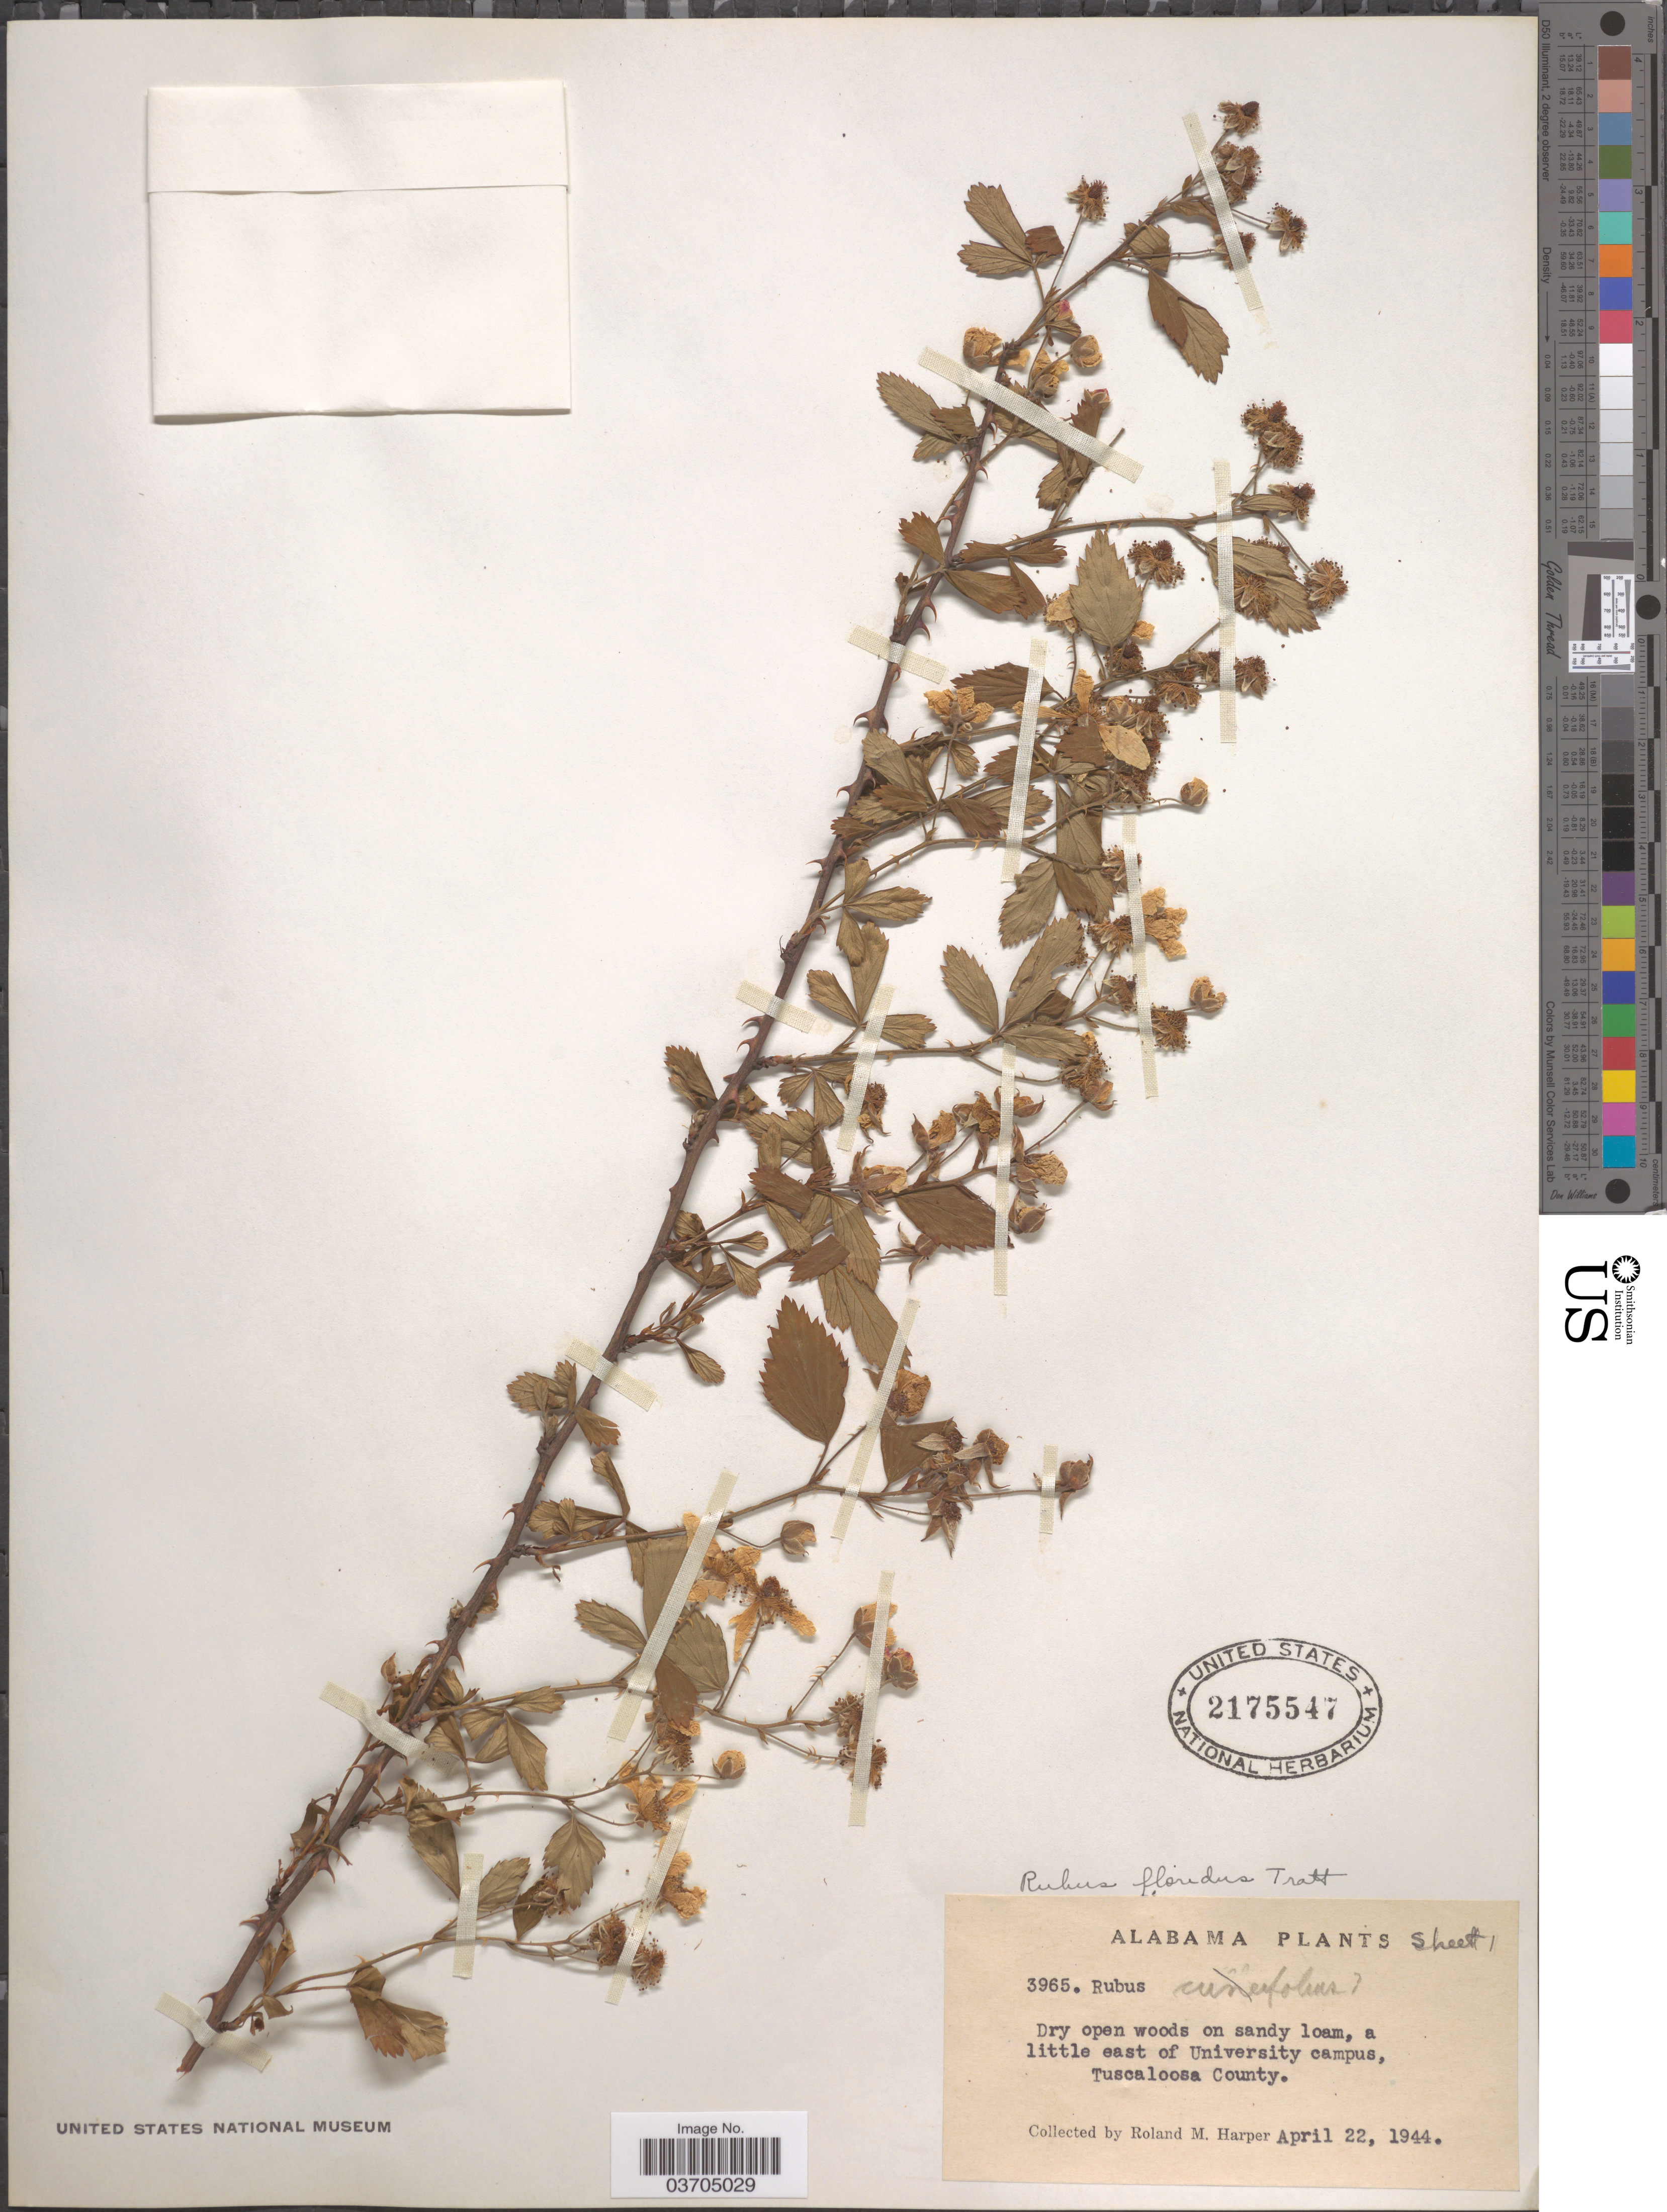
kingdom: Plantae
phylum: Tracheophyta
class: Magnoliopsida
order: Rosales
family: Rosaceae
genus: Rubus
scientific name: Rubus floridus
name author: Tratt.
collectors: R. M. Harper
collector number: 3965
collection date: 1944-04-22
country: United States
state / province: Alabama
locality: A little east of University campus, Tuscaloosa County.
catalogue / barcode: US 2175547